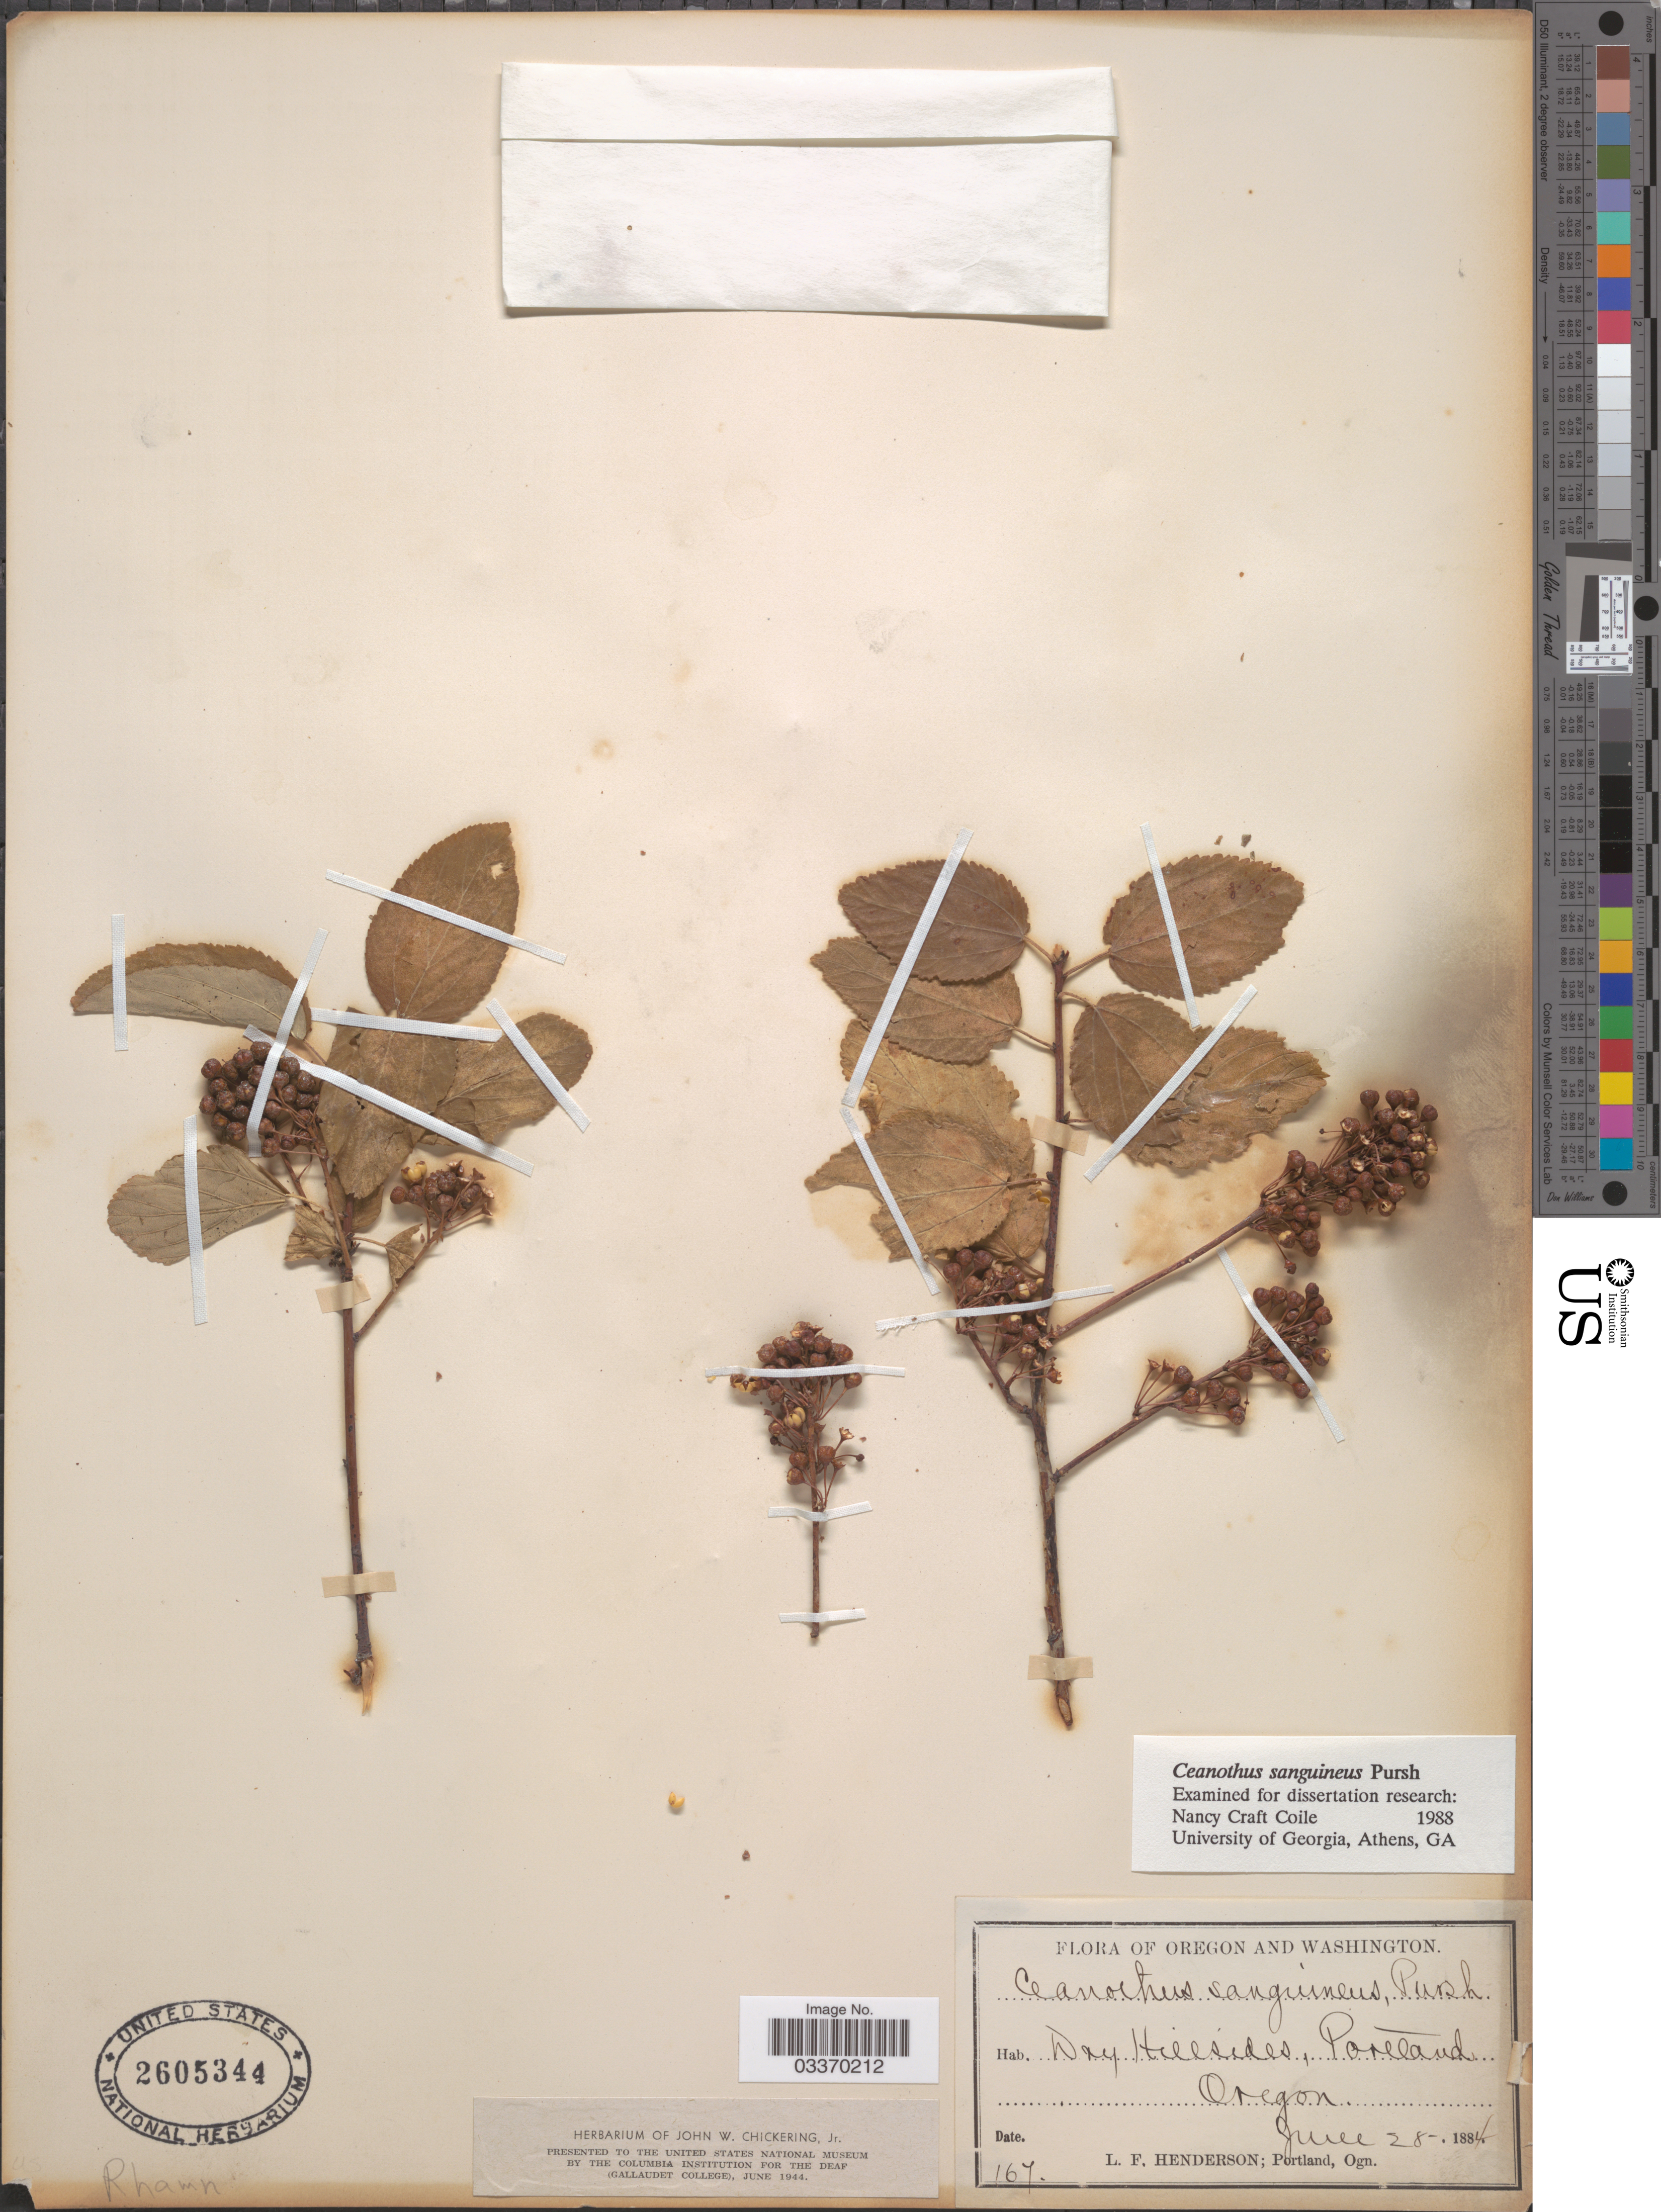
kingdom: Plantae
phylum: Tracheophyta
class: Magnoliopsida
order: Rosales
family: Rhamnaceae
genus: Ceanothus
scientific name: Ceanothus sanguineus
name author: Pursh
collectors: L. Henderson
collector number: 167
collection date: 1884-06-28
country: United States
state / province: Oregon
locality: Portland.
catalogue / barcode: US 2605344